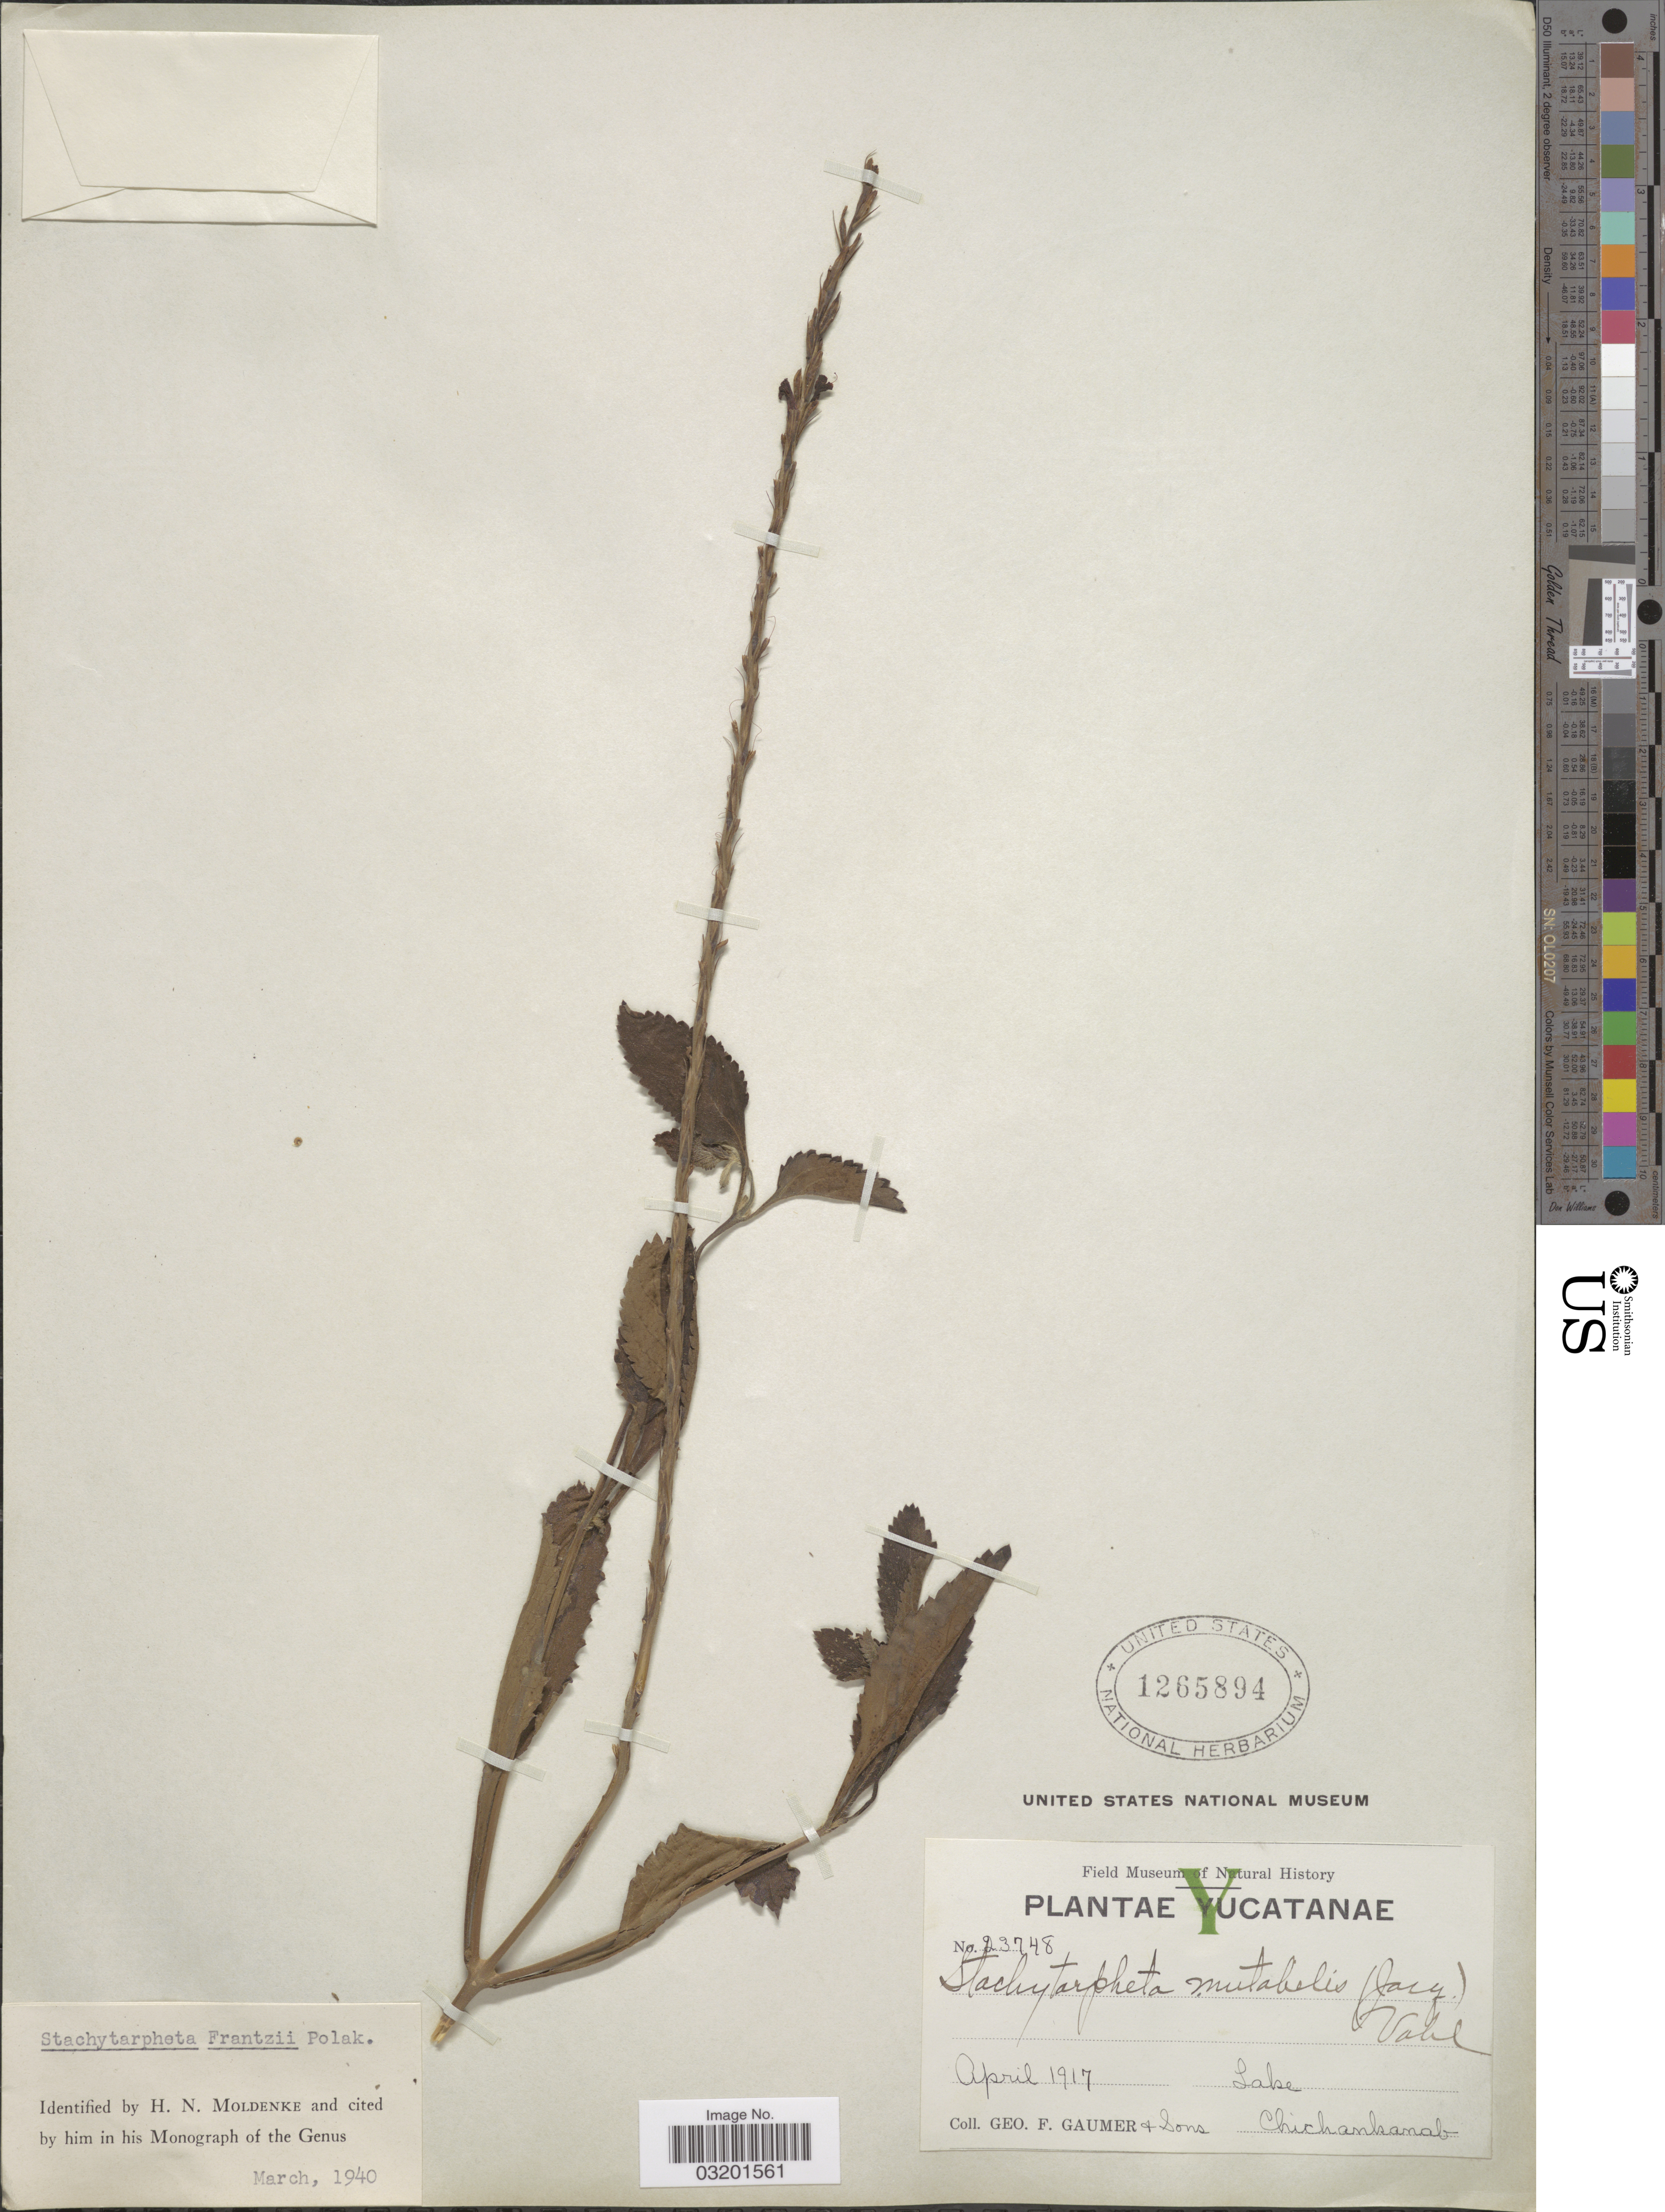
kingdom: Plantae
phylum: Tracheophyta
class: Magnoliopsida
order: Lamiales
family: Verbenaceae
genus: Stachytarpheta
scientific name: Stachytarpheta frantzii var. frantzii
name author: Pol.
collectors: G. F. Gaumer & et al.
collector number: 23748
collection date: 1917-04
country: Mexico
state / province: Yucatán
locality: Lake Chichankanab.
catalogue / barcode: US 1265894